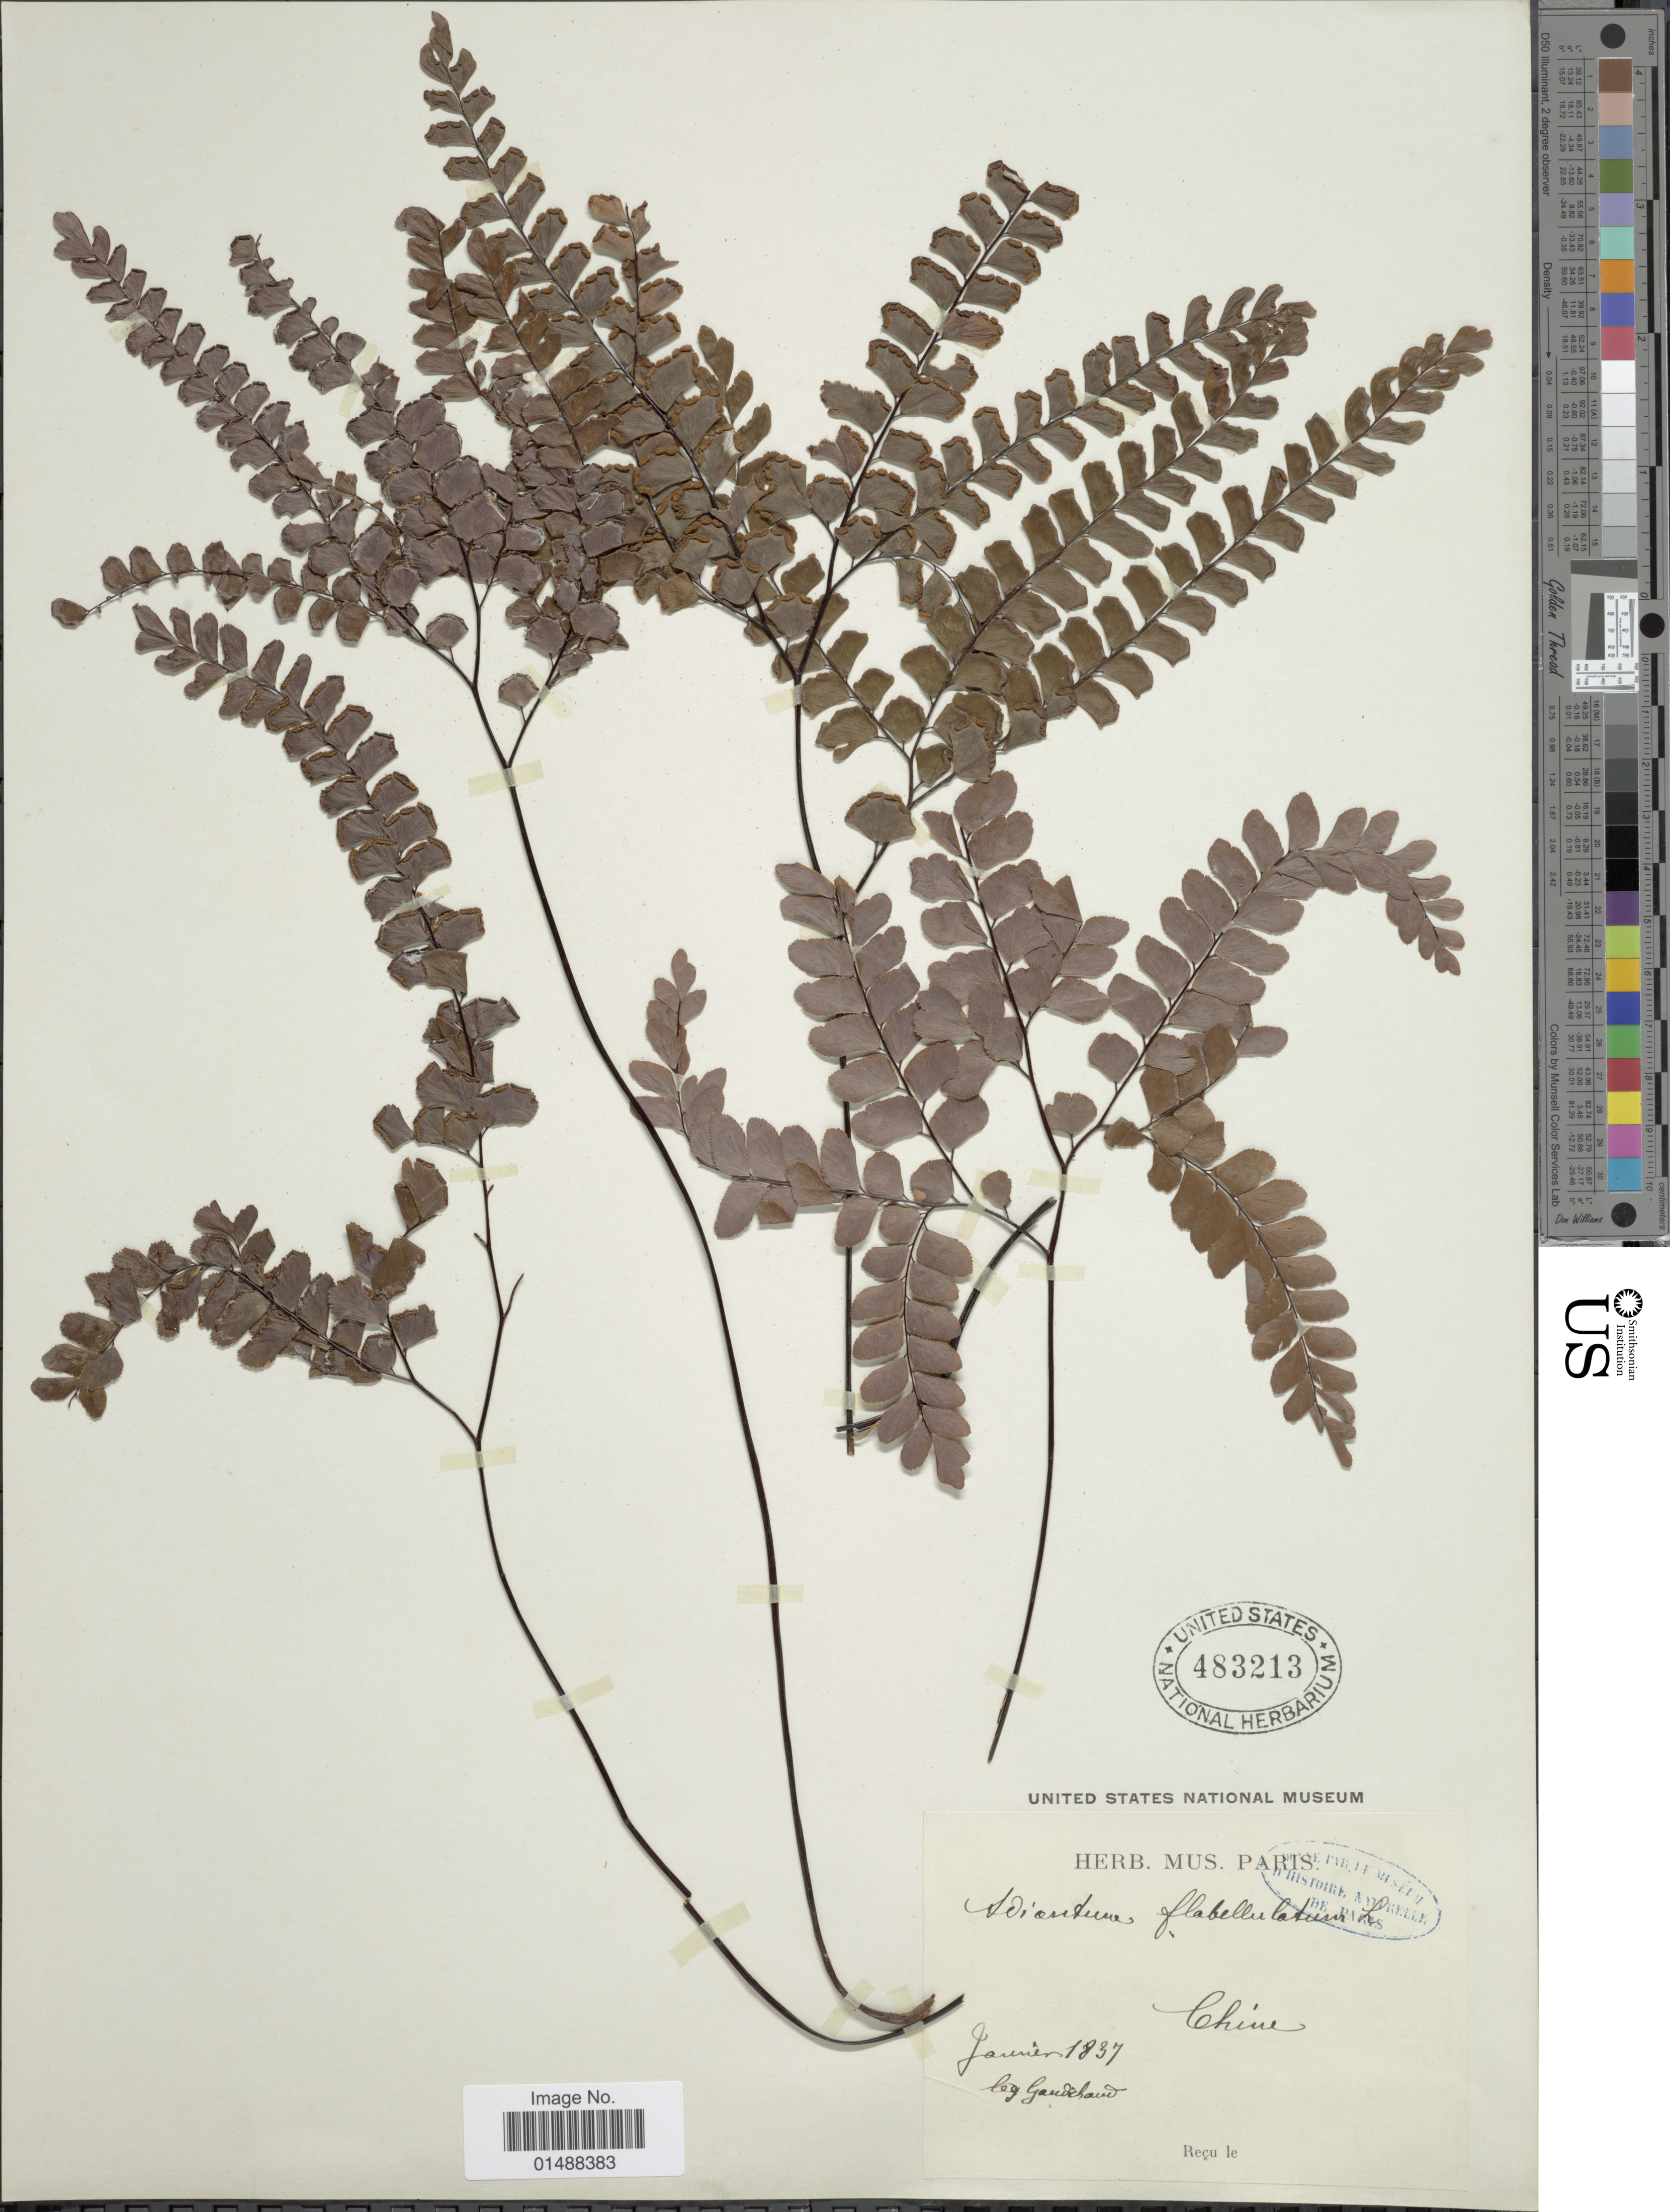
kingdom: Plantae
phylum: Tracheophyta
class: Polypodiopsida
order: Polypodiales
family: Pteridaceae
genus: Adiantum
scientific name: Adiantum flabellulatum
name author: L.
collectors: -. Gaudichaud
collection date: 1837-01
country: China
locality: Chine.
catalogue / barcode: US 483213